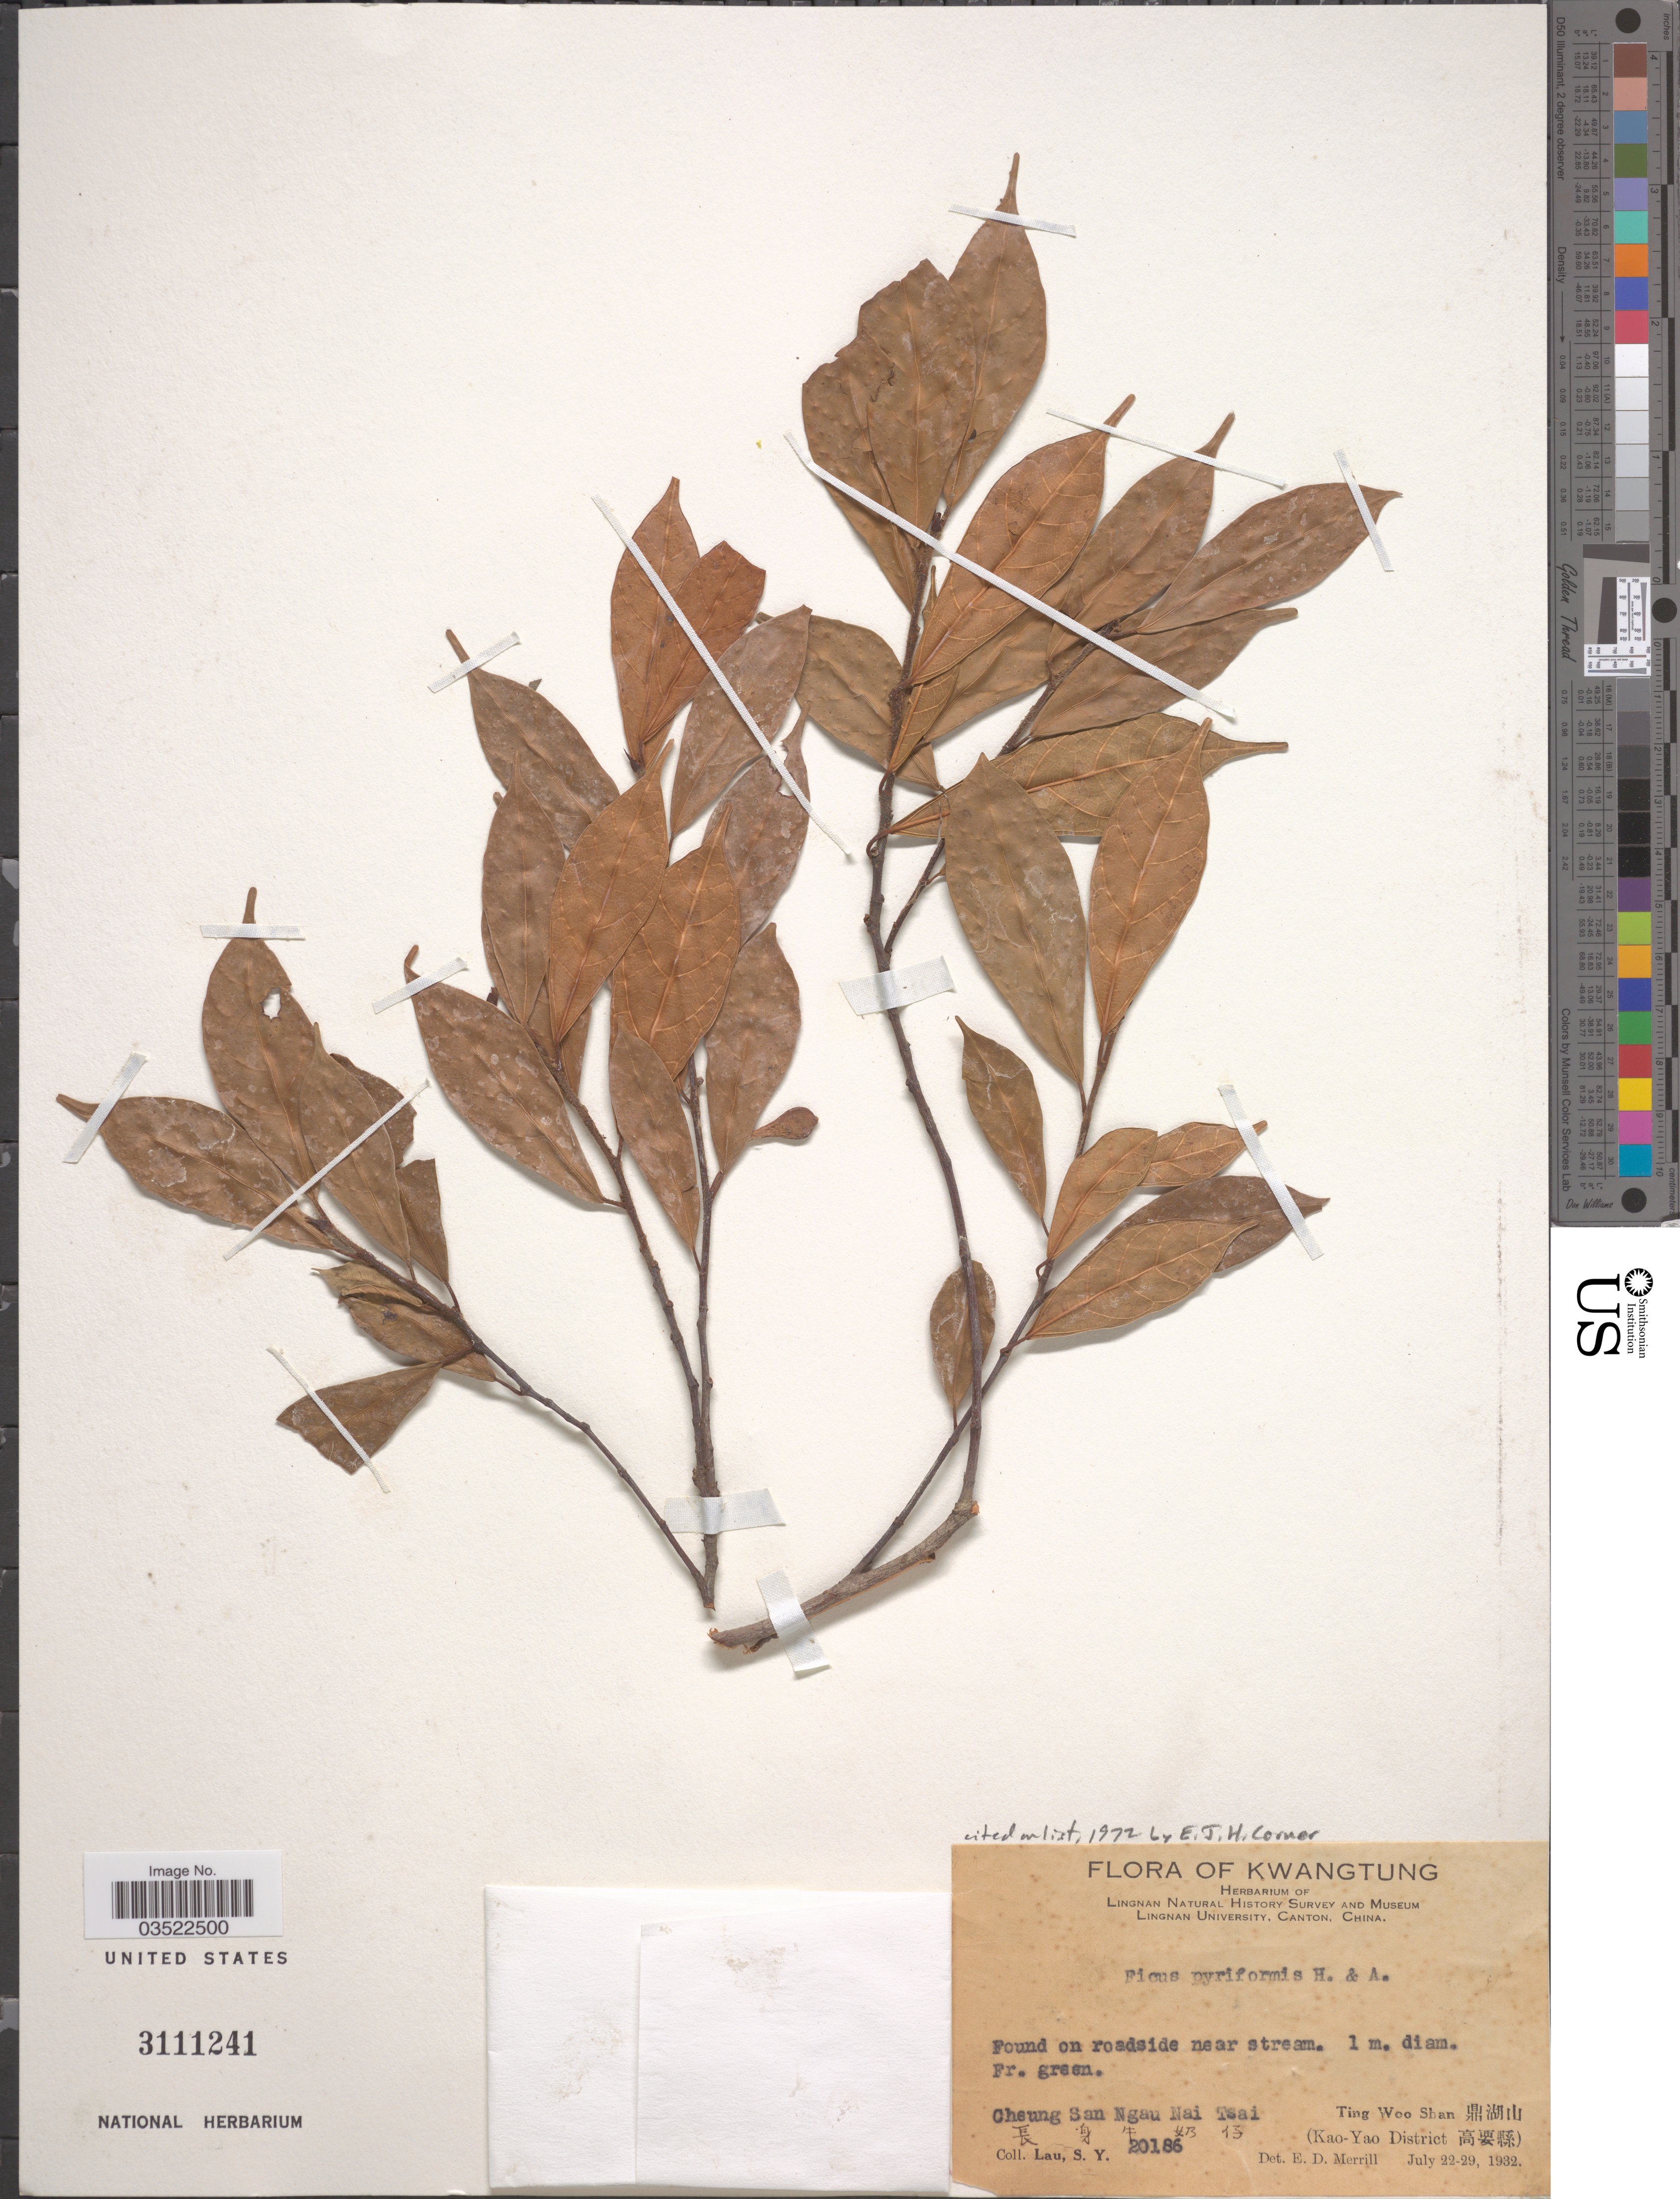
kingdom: Plantae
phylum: Tracheophyta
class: Magnoliopsida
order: Rosales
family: Moraceae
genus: Ficus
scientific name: Ficus pyriformis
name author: Hook. & Arn.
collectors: S. Y. Lau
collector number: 20186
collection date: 1932-07-22/1932-07-29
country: China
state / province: Guangdong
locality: Kwangtung. Cheung San Ngau Nai Tsai X. Ting Woo Shan X (Kao-yao District X).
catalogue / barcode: US 3111241